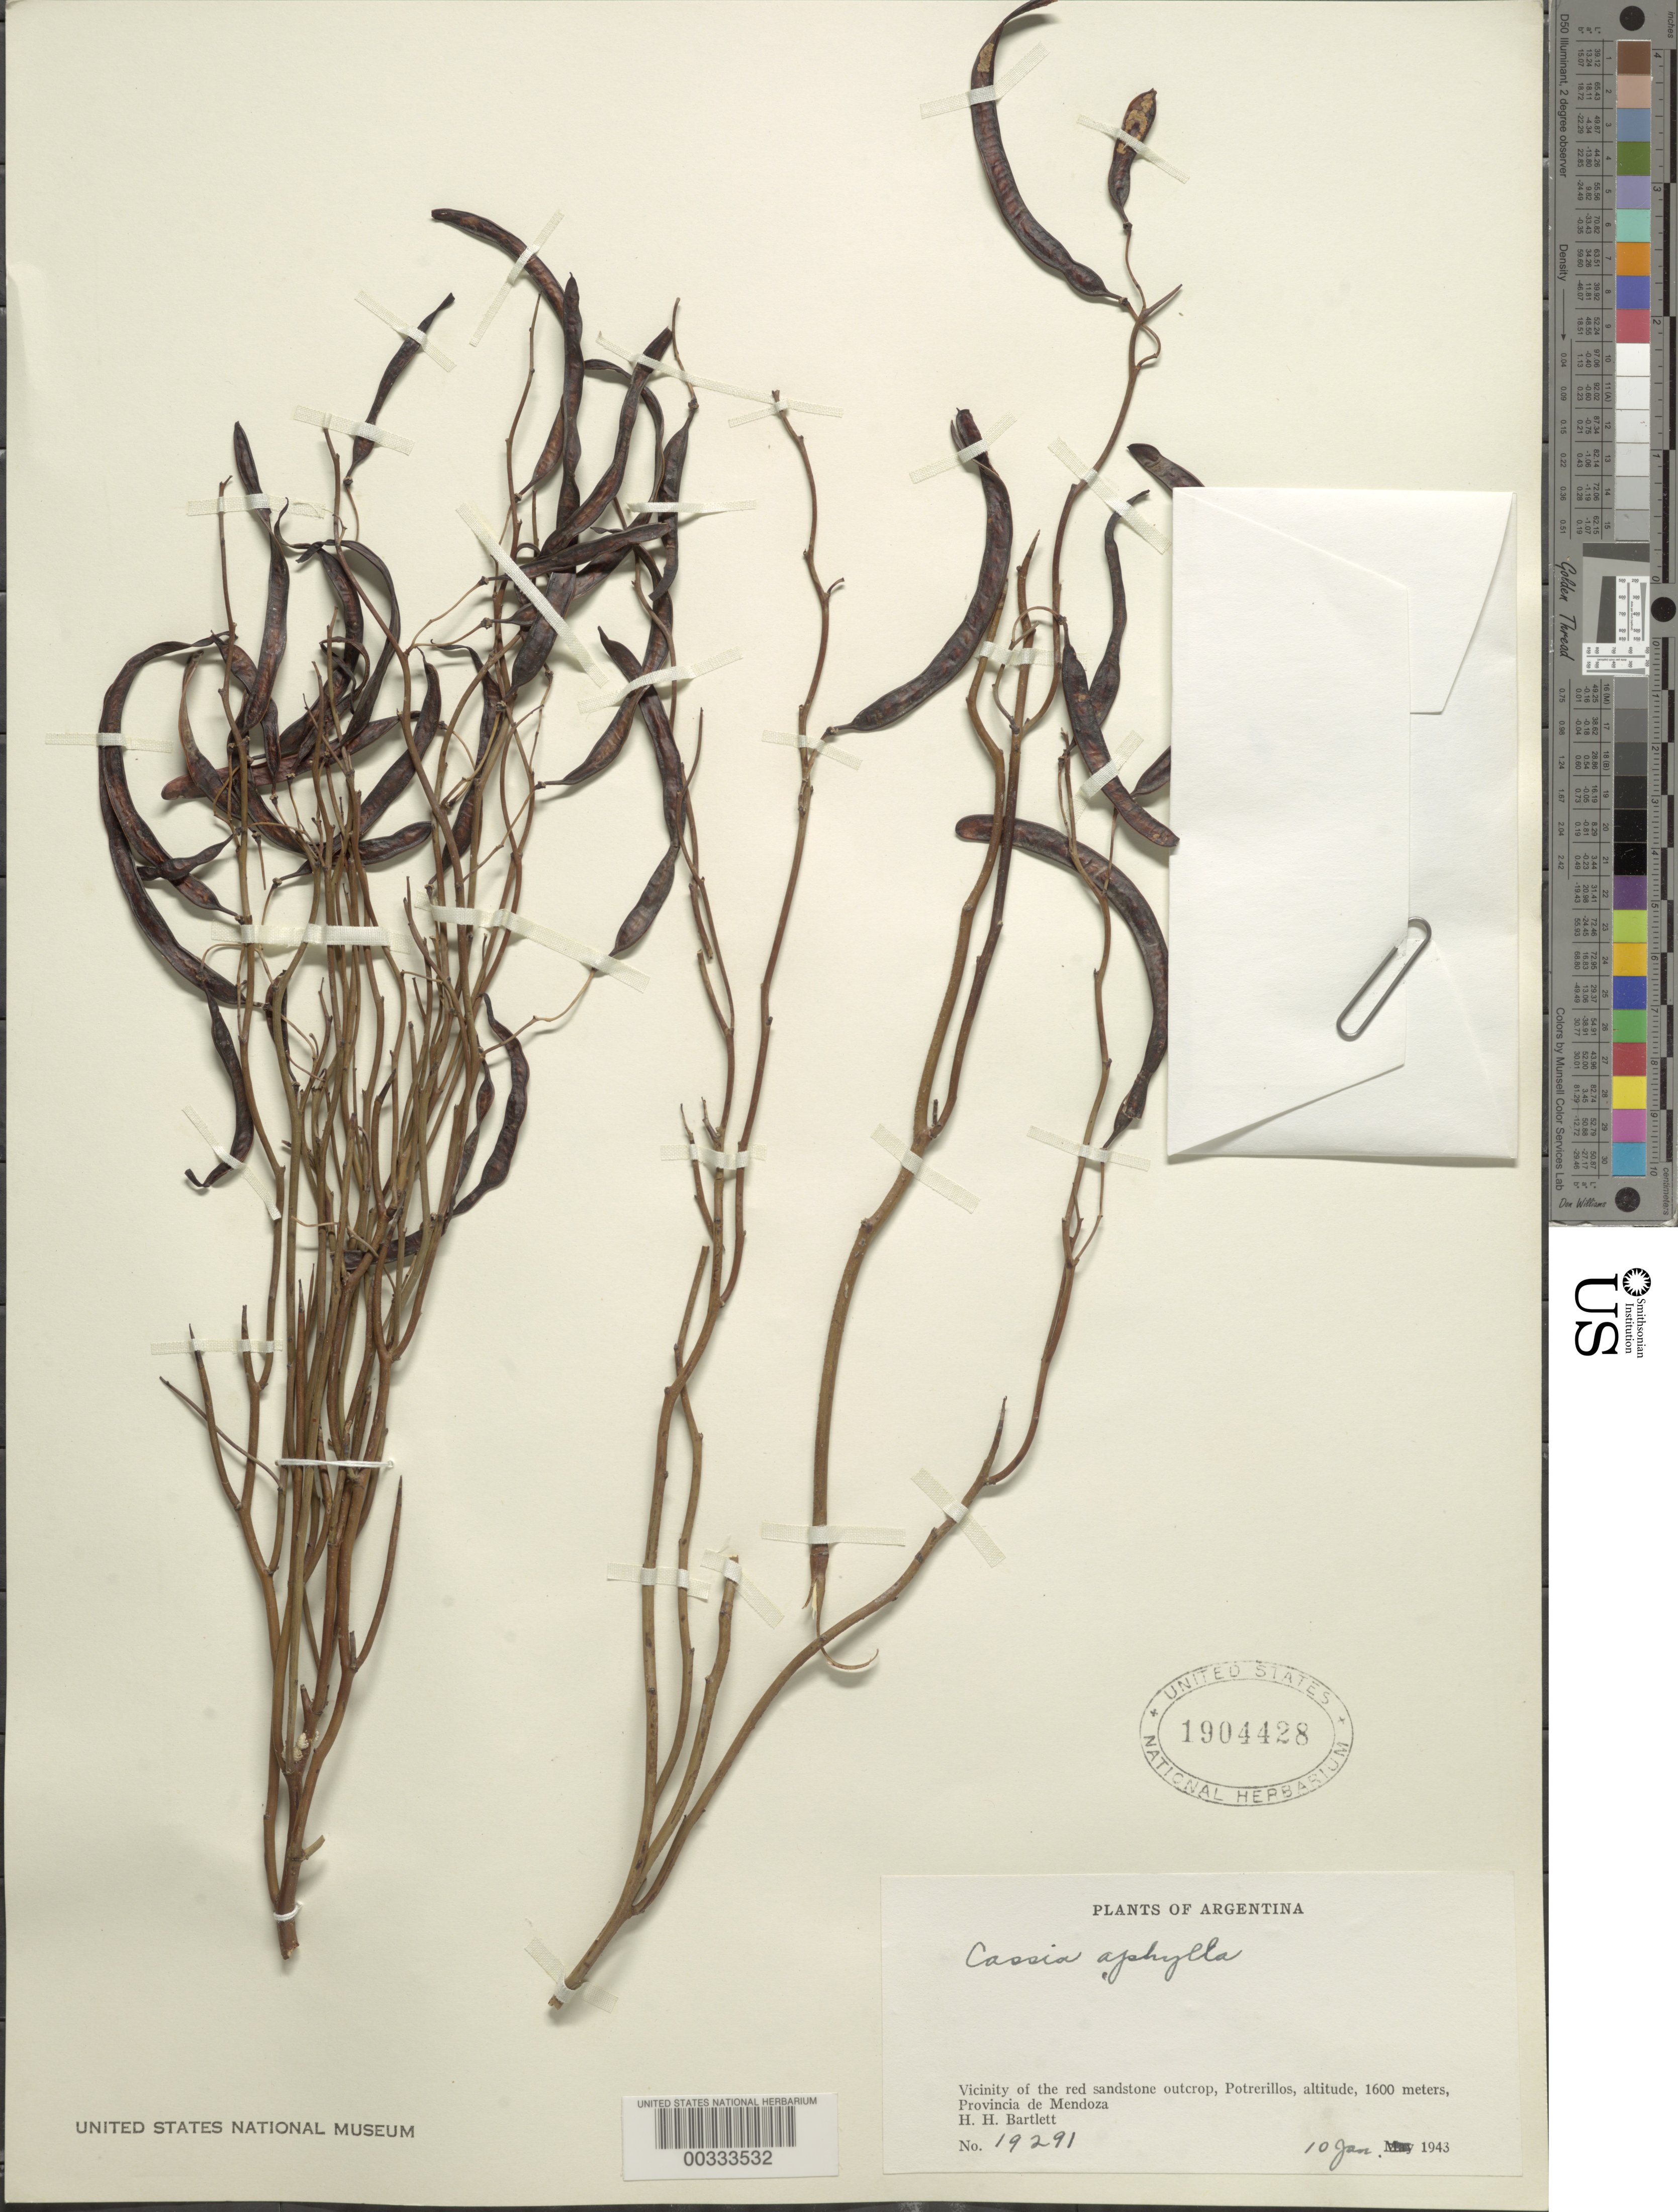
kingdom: Plantae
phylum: Tracheophyta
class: Magnoliopsida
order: Fabales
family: Fabaceae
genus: Senna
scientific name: Senna aphylla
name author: (Cav.) H.S. Irwin & Barneby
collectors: H. H. Bartlett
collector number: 19291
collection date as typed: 10 Jan 1943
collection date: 1943-01-10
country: Argentina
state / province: Mendoza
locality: Vicinity of Potrerillos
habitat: Red sandstone outcrop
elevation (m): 1600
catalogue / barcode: US 1904428